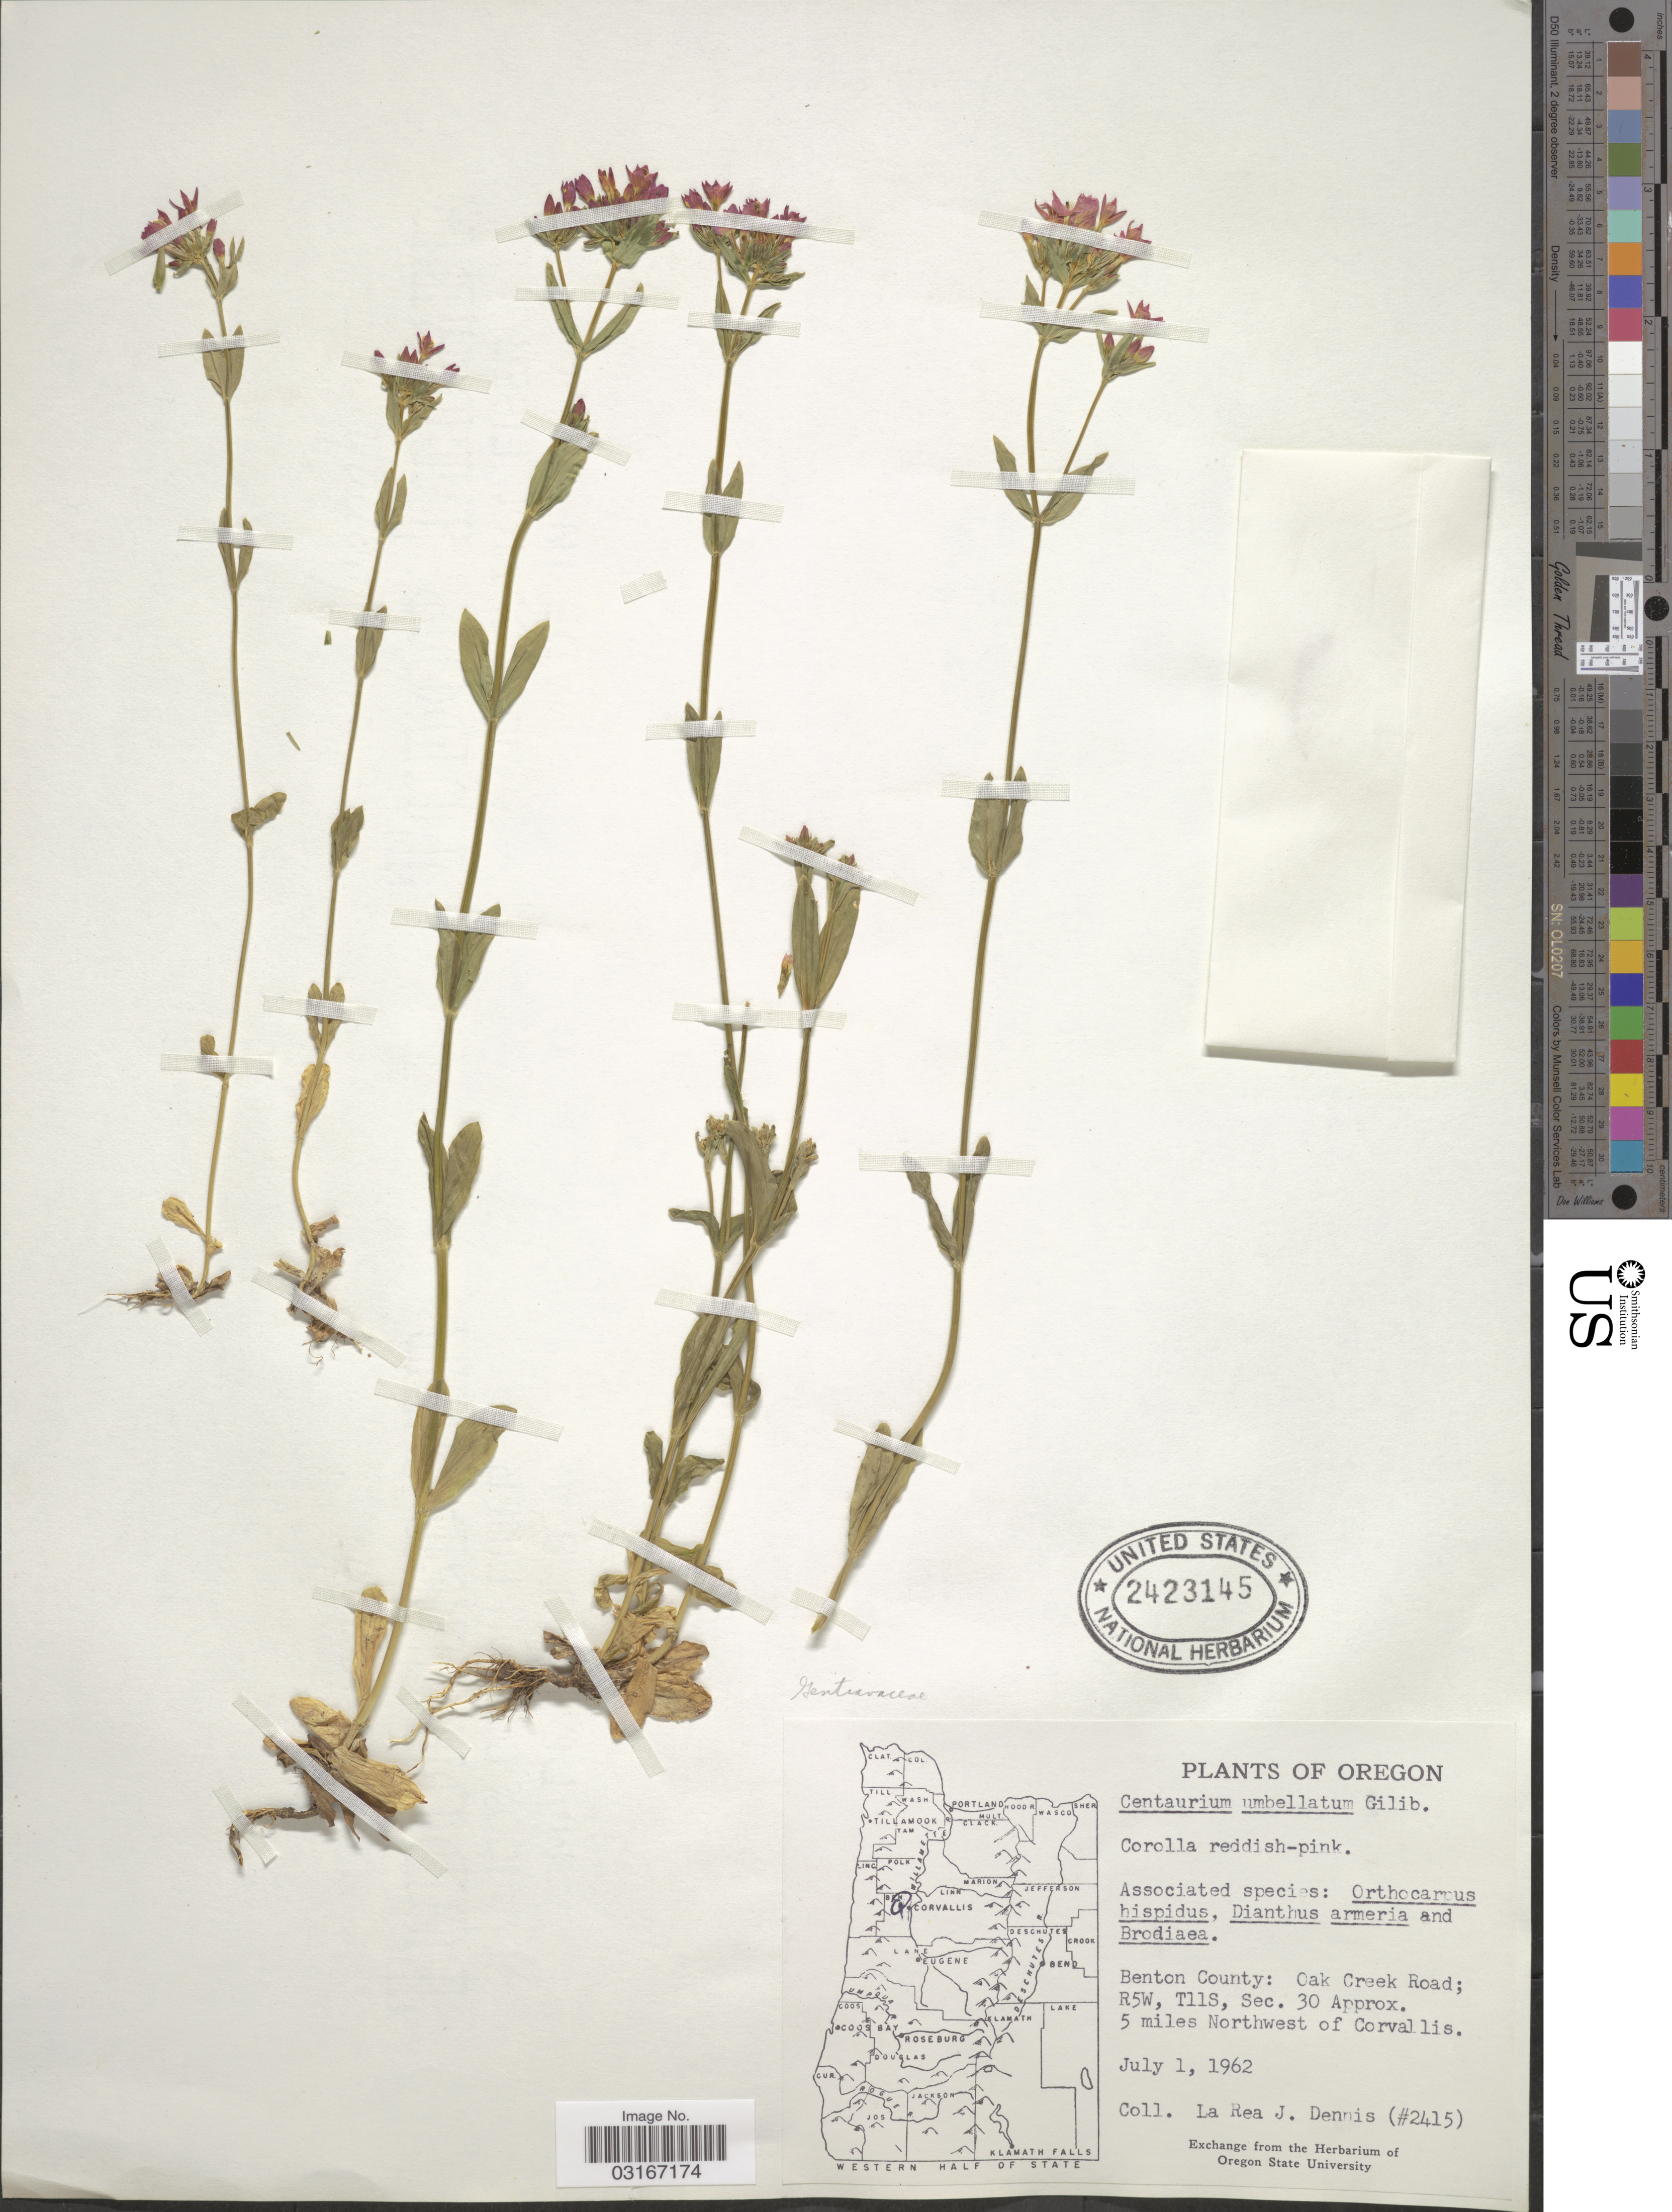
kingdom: Plantae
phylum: Tracheophyta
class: Magnoliopsida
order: Gentianales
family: Gentianaceae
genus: Centaurium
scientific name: Centaurium spicatum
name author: (L.) Fritsch ex Janch.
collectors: L. Dennis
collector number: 2415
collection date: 1962-07-01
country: United States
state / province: Oregon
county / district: Benton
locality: Benton County: Oak Creek Road; R5W, T11S, Sec. 30 Approx. 5 miles Northwest of Corvallis.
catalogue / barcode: US 2423145